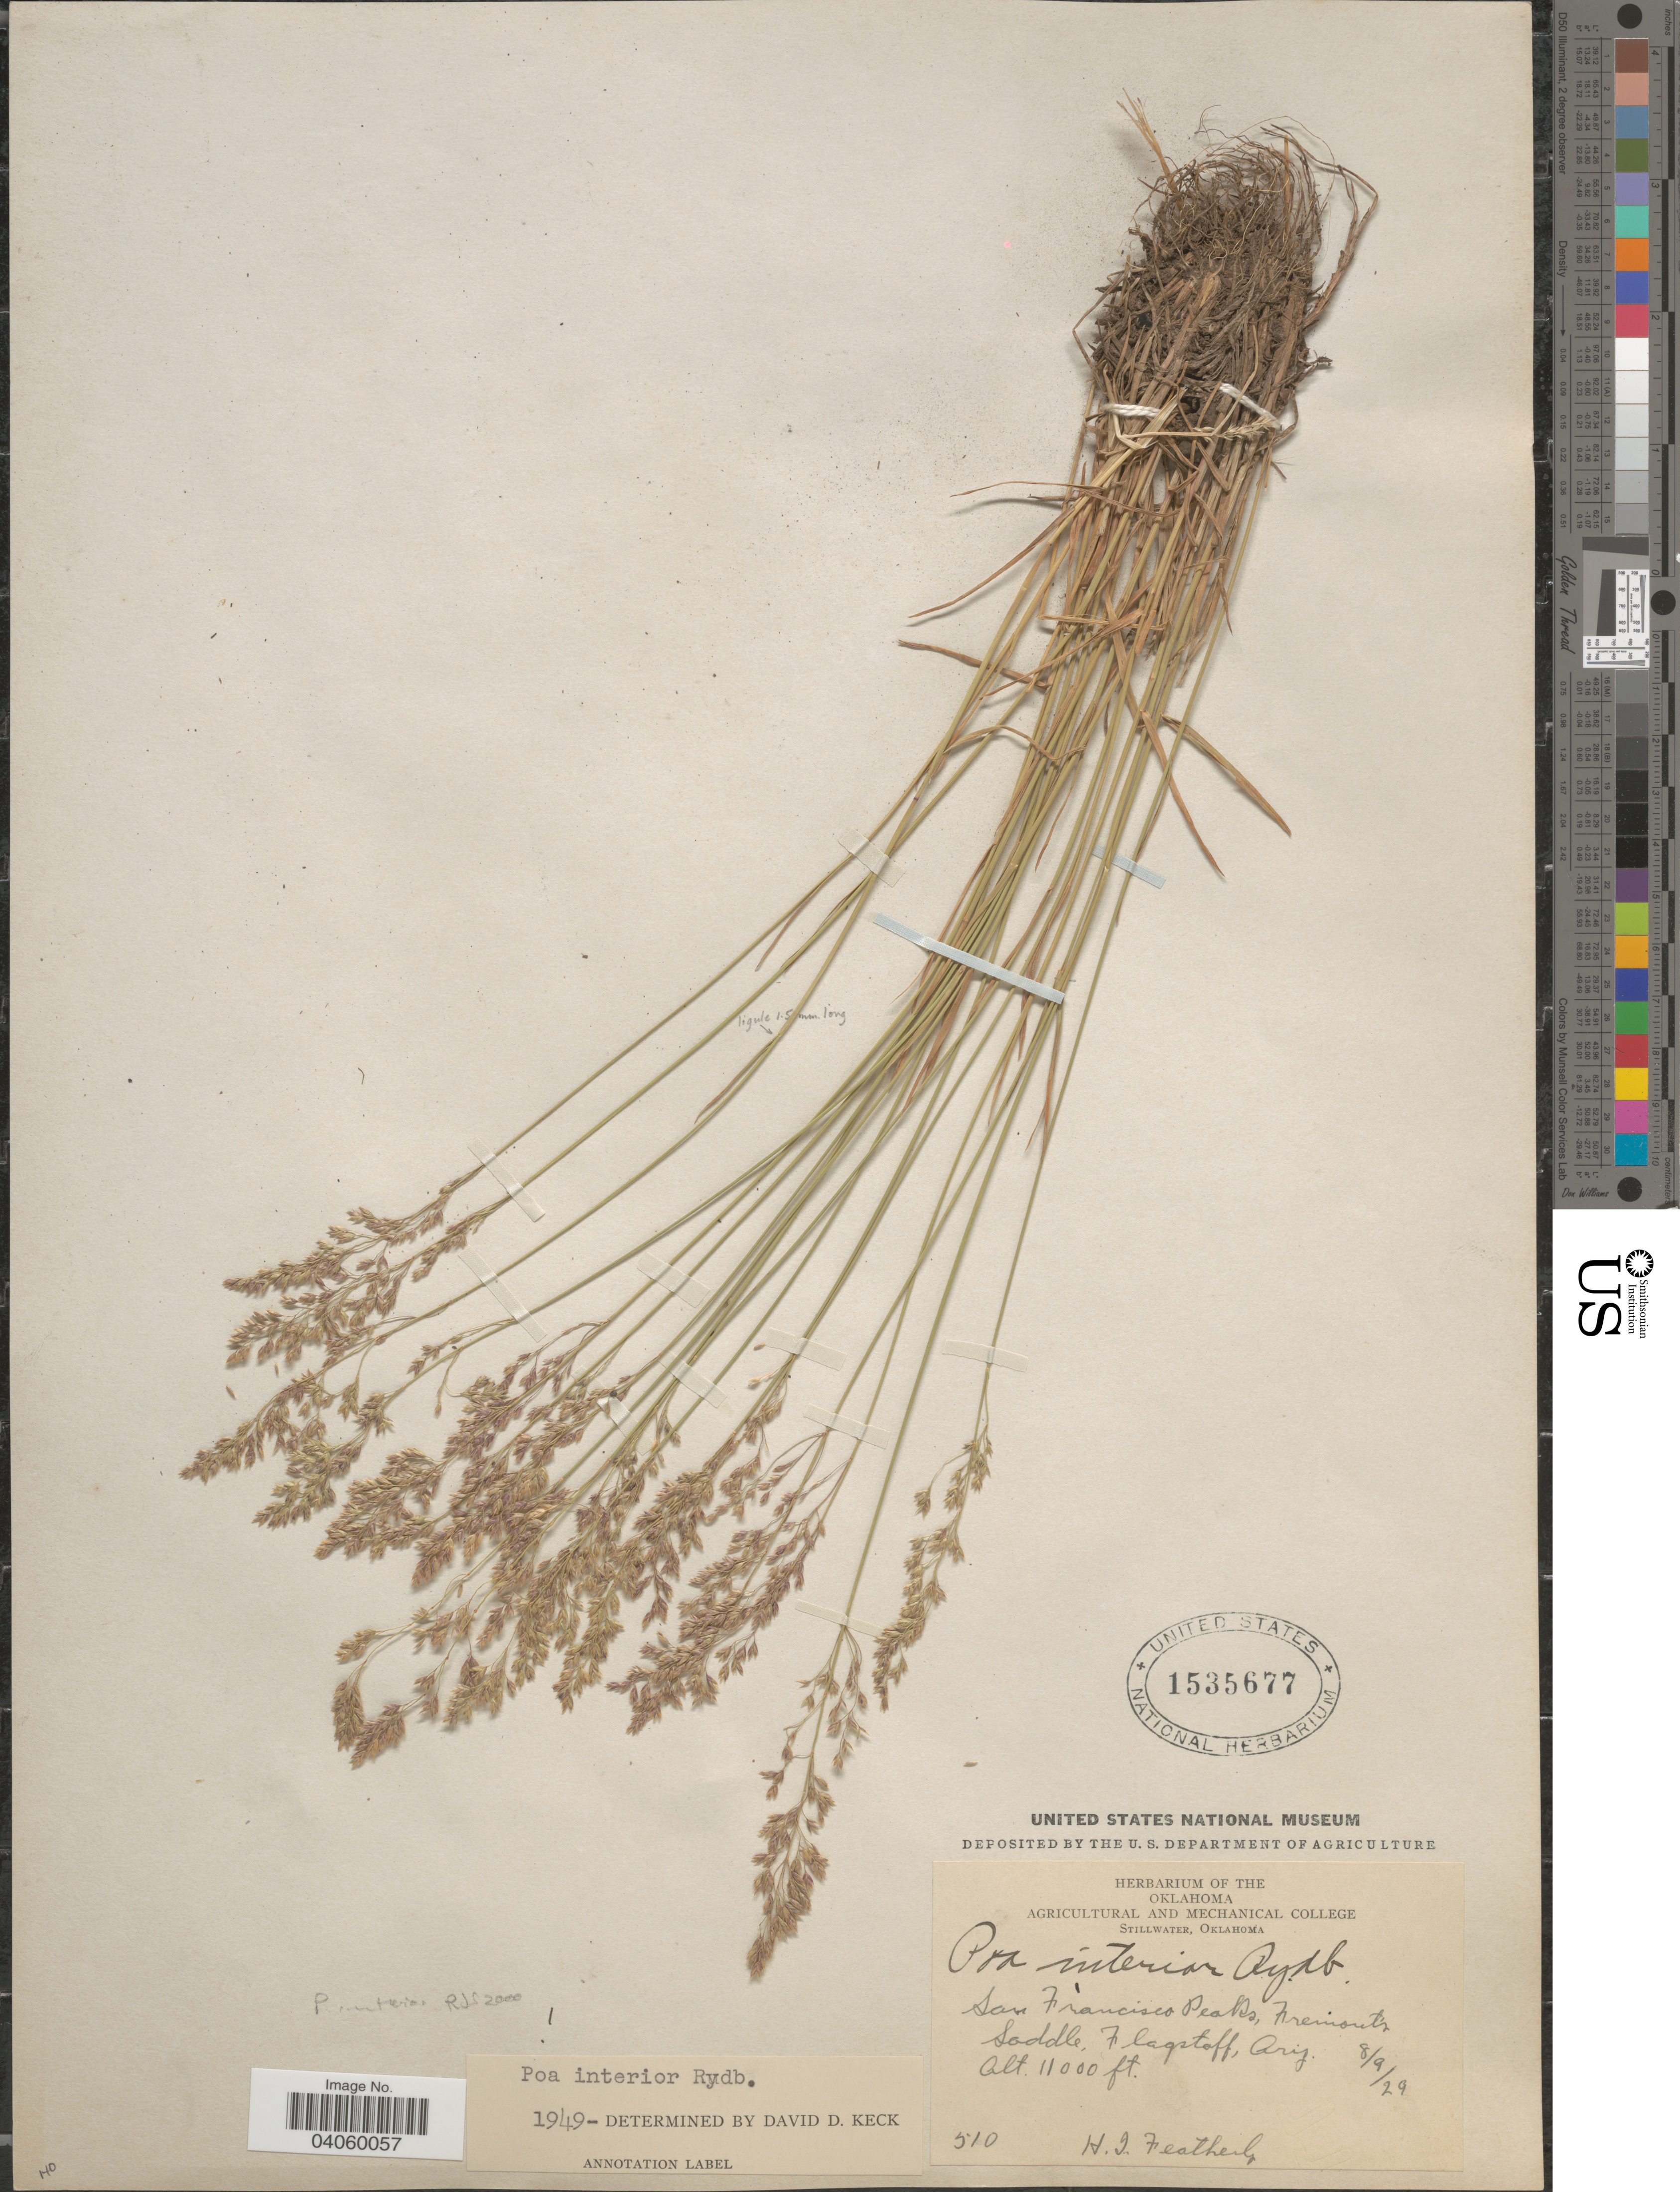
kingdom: Plantae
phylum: Tracheophyta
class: Liliopsida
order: Poales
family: Poaceae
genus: Poa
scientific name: Poa interior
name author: Rydb.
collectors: H. Featherly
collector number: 510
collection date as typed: Transcribed d/m/y: 9/8/29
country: United States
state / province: Arizona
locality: San Francisco Peaks, Fremont Saddle, Flagstaff.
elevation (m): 3353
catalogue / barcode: US 1535677